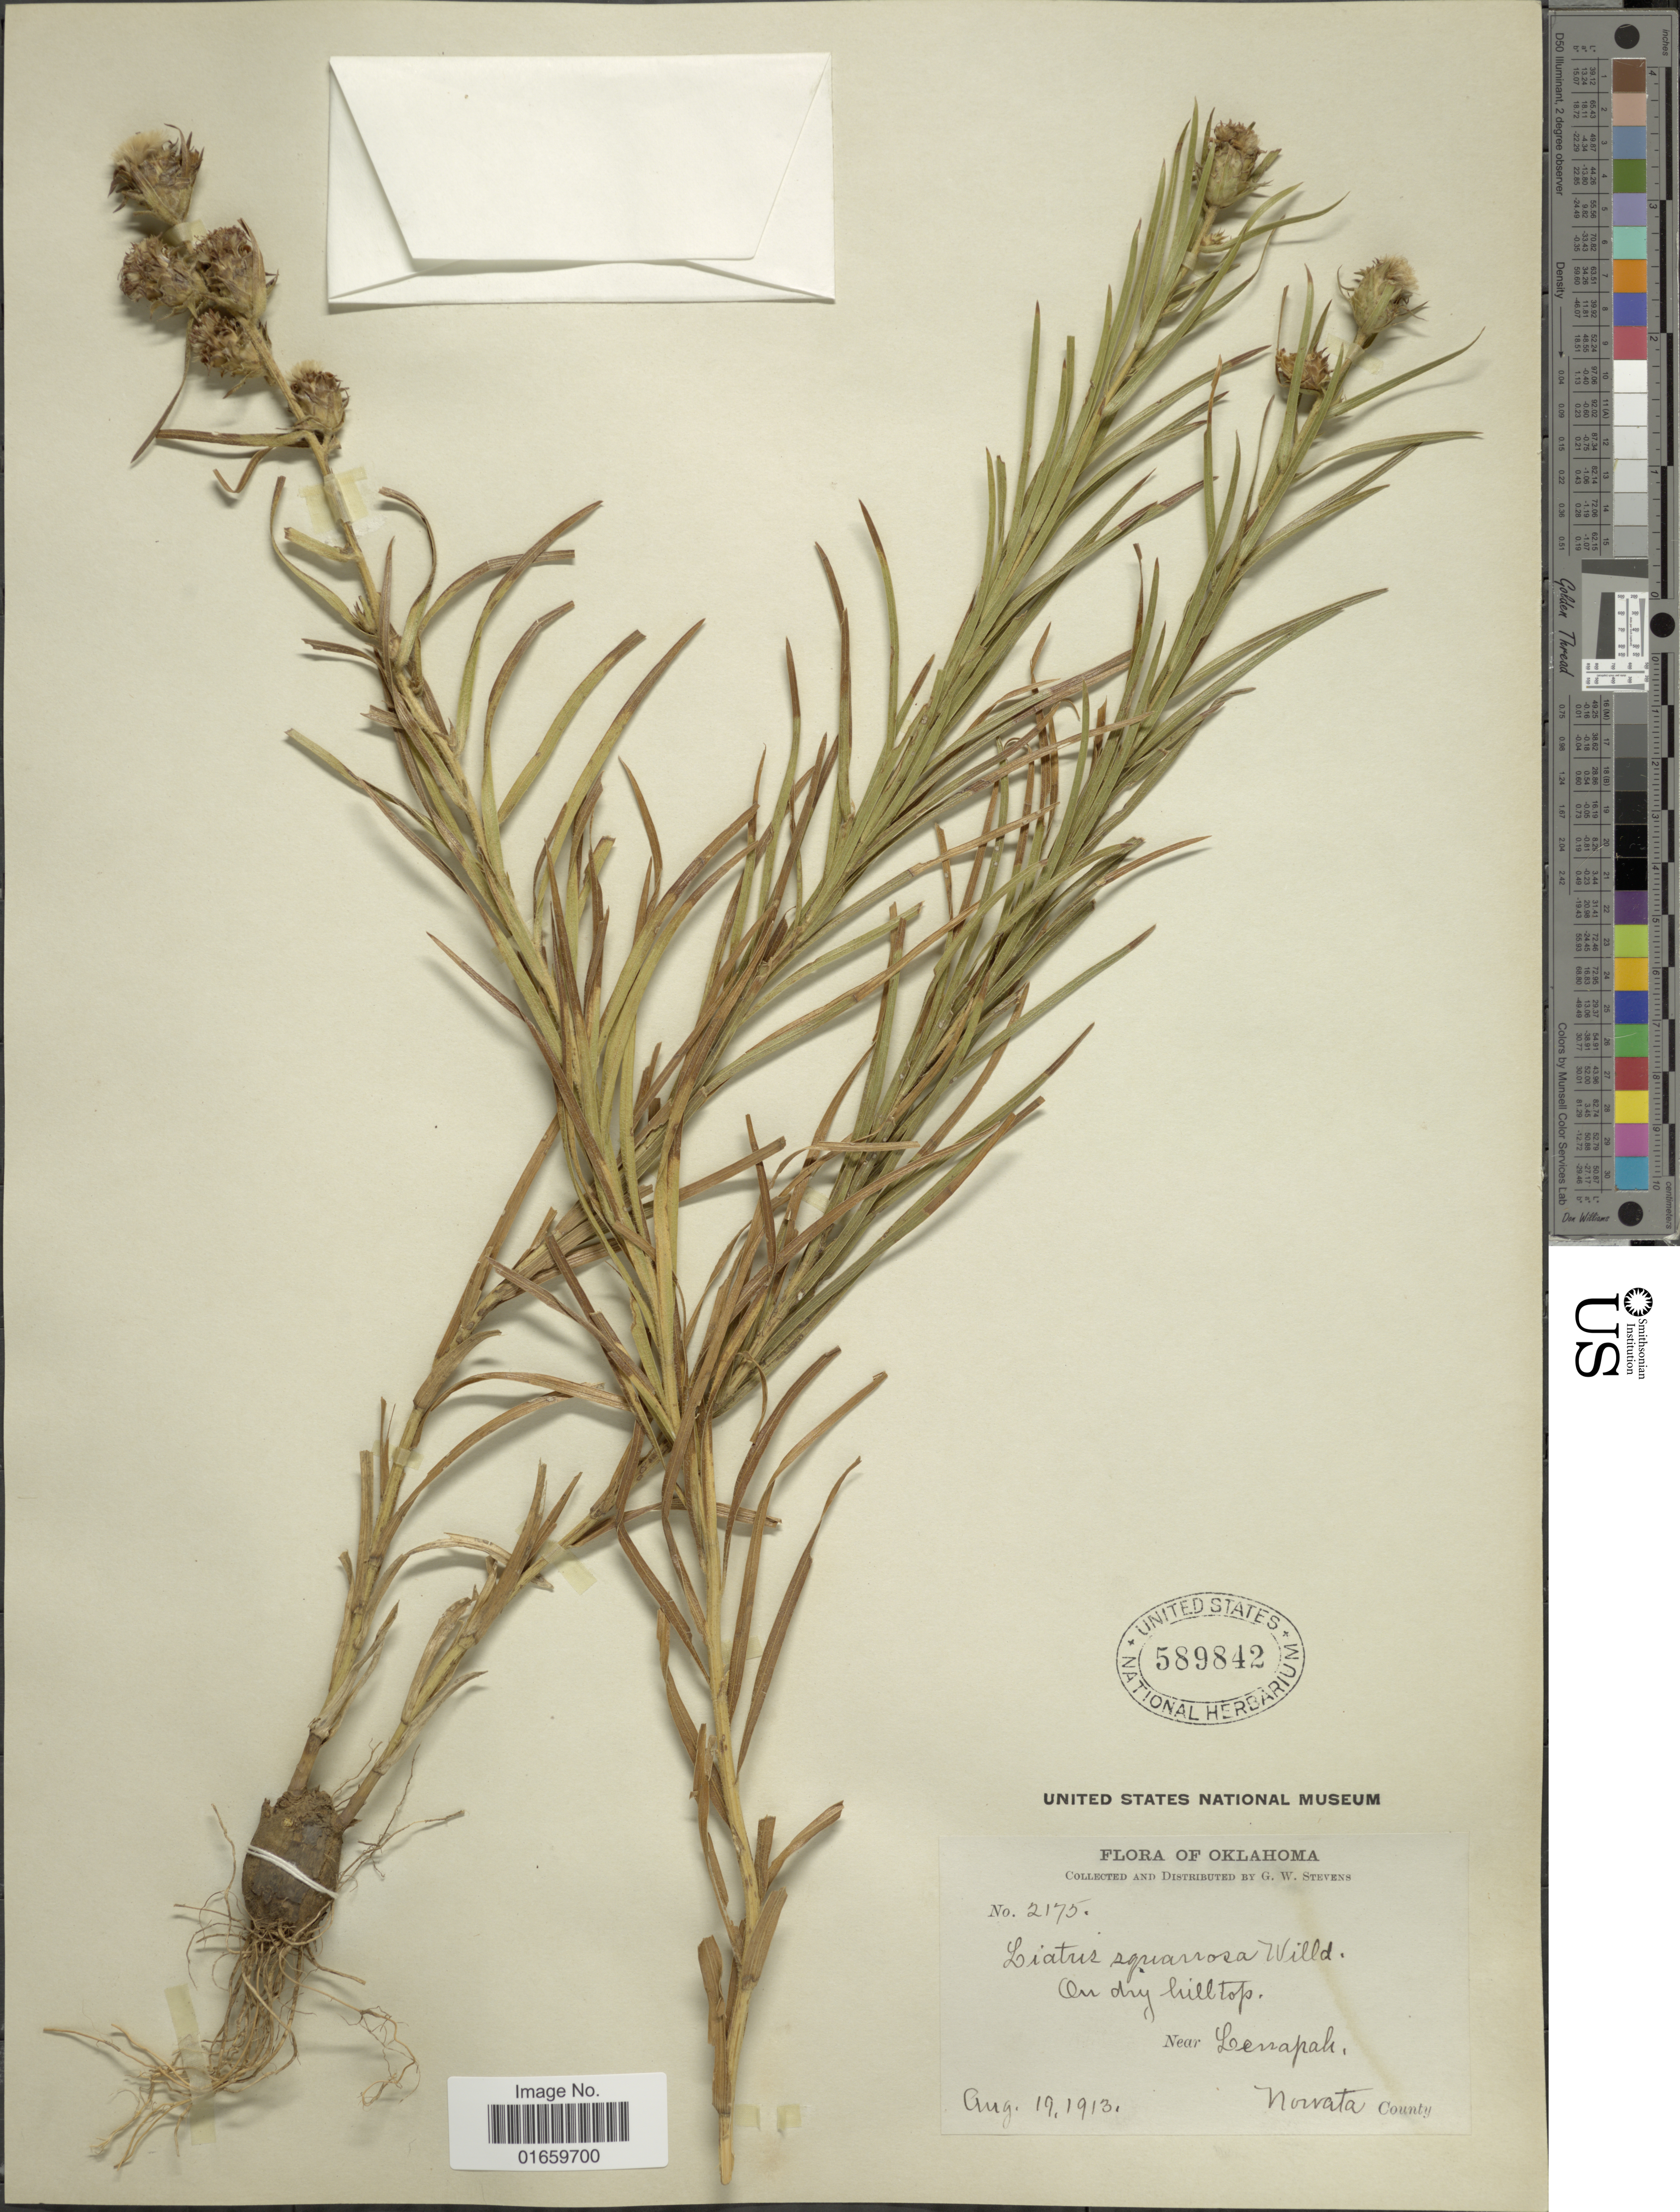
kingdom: Plantae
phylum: Tracheophyta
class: Magnoliopsida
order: Asterales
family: Asteraceae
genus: Liatris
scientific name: Liatris squarrosa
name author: (L.) Michx.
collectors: G. W. Stevens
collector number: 2175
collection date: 1913-08-19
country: United States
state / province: Oklahoma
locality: Near Lerrapak, Nowata County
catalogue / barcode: US 589842